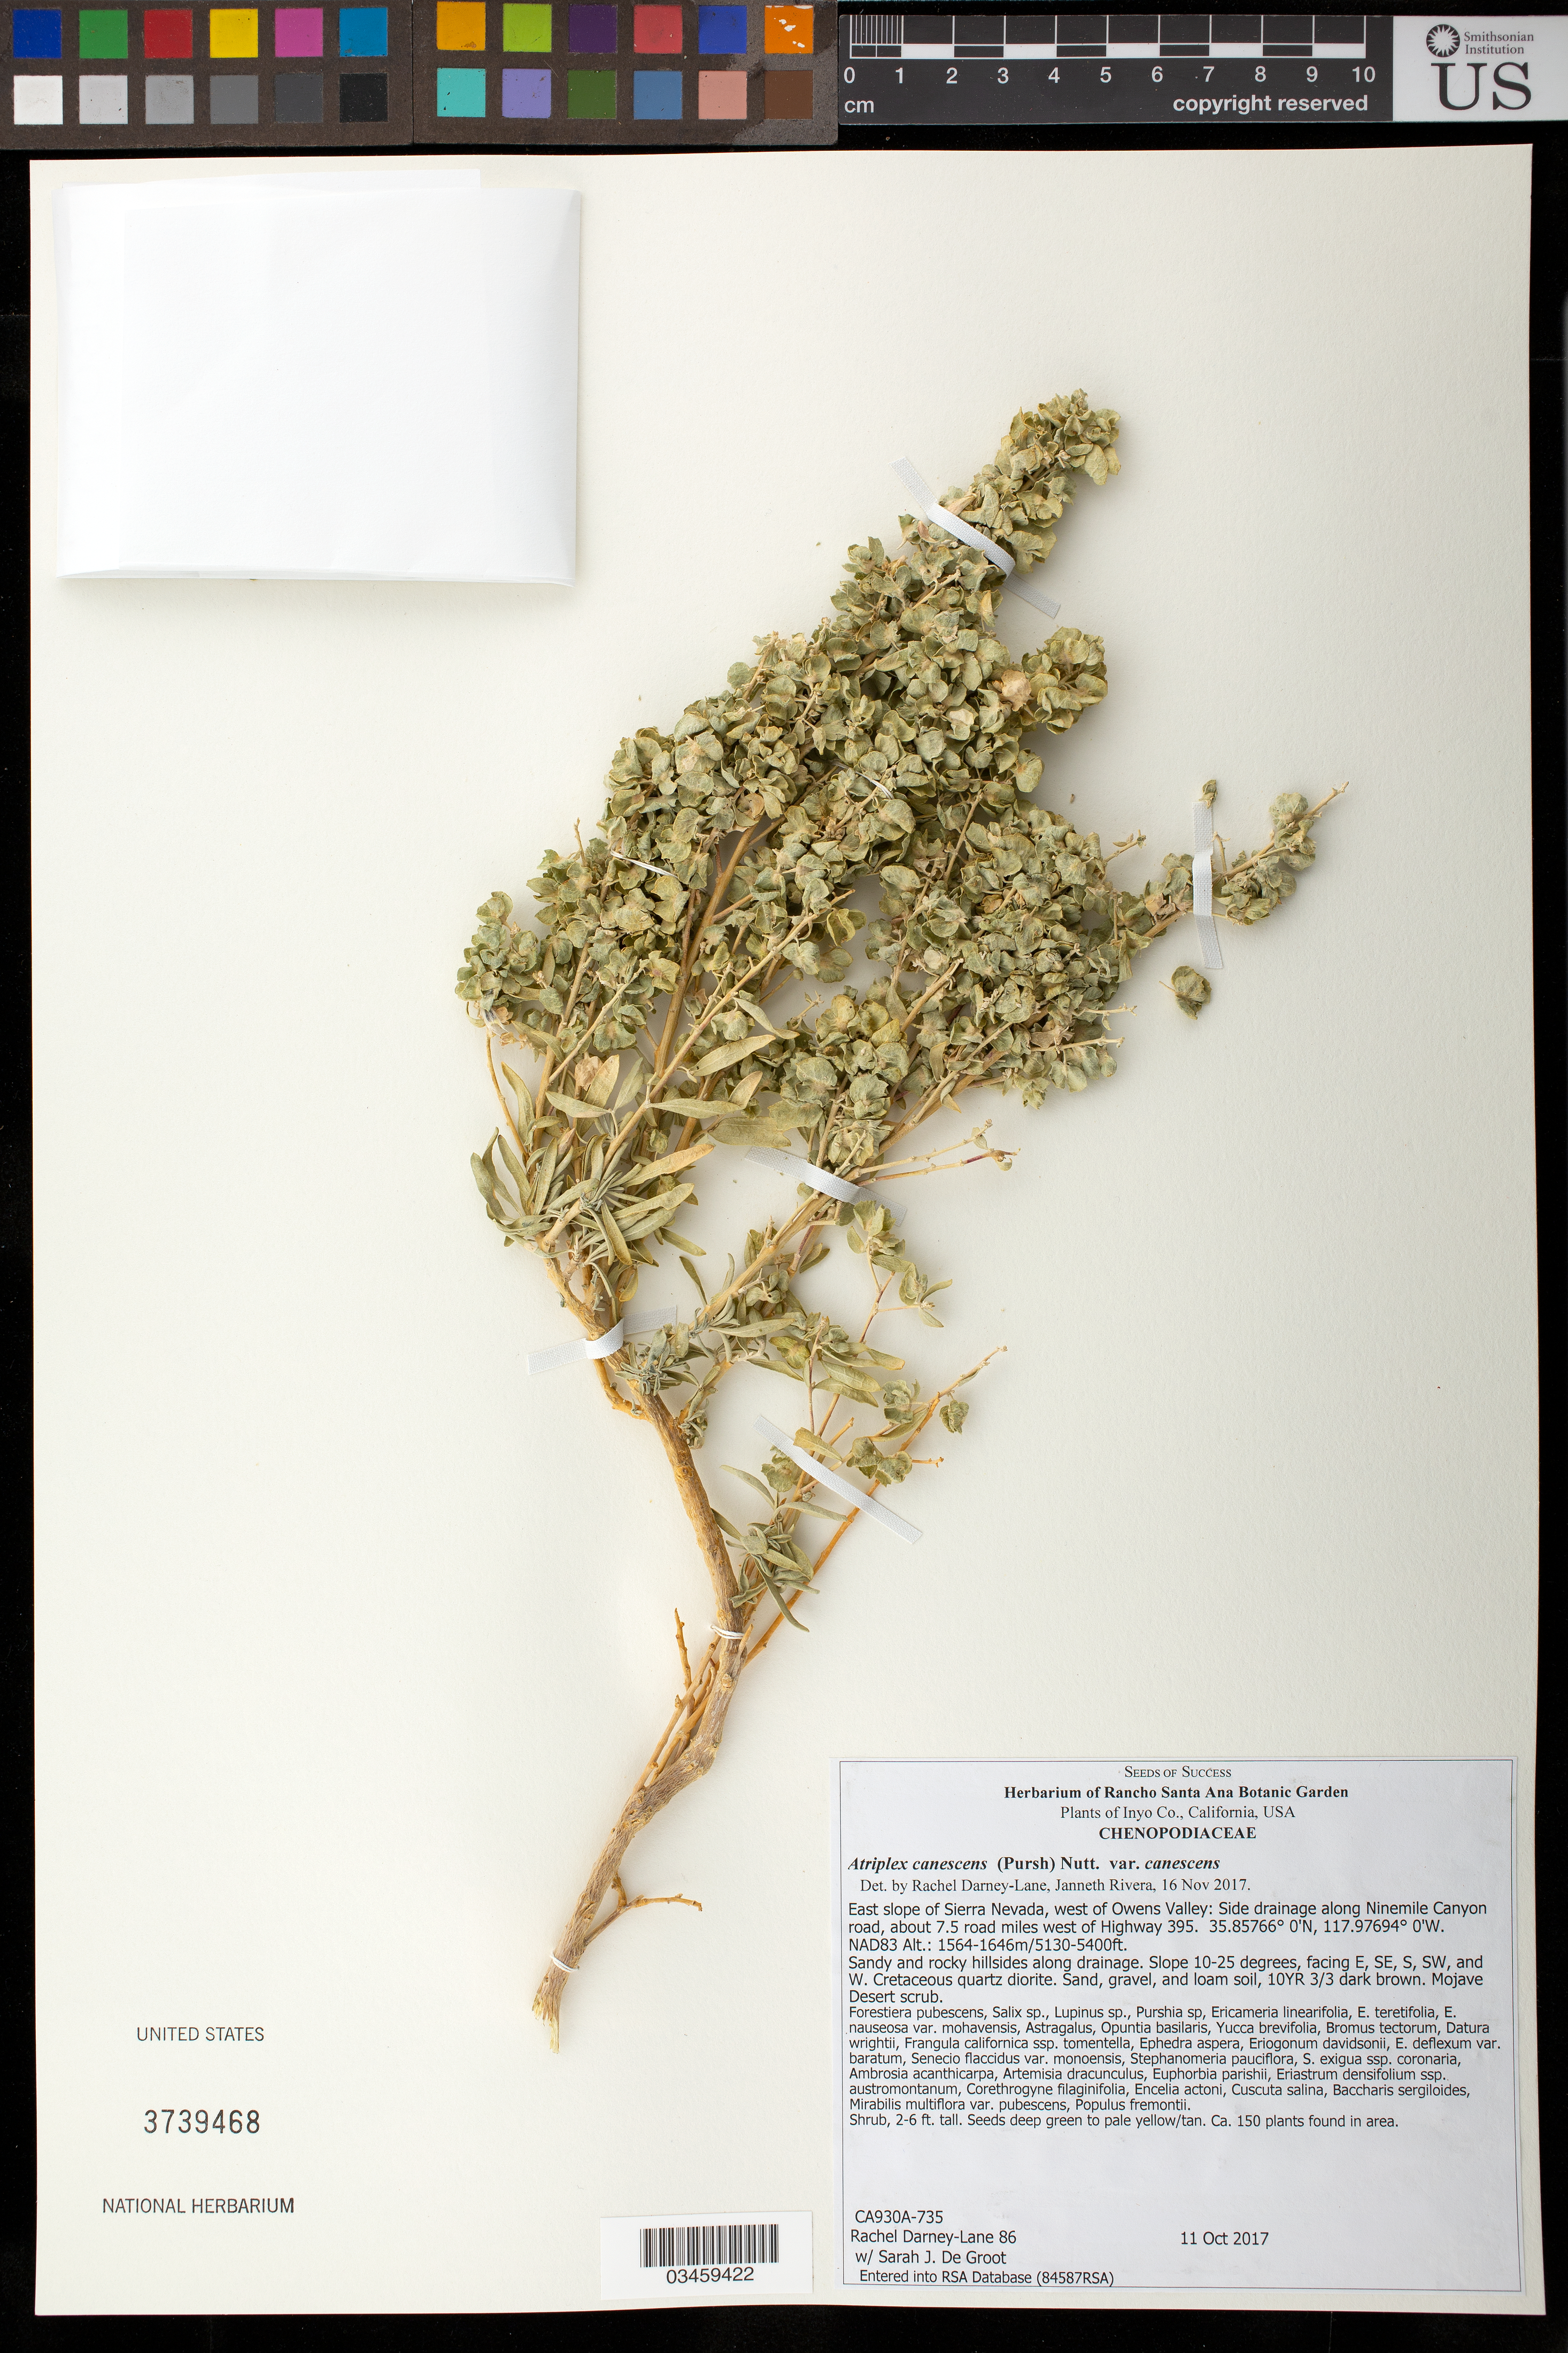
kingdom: Plantae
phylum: Tracheophyta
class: Magnoliopsida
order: Caryophyllales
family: Amaranthaceae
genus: Atriplex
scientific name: Atriplex canescens var. canescens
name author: (Pursh) Nutt.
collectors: R. Darney-Lane & S. De Groot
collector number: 86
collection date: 2017-10-11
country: United States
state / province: California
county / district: Inyo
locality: E slope of Sierra Nevada, W of Owens Valley, Side drainage along Ninemile Canyon road, 7.5 mi. W of Hwy 395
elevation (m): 1564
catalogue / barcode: US 3739468